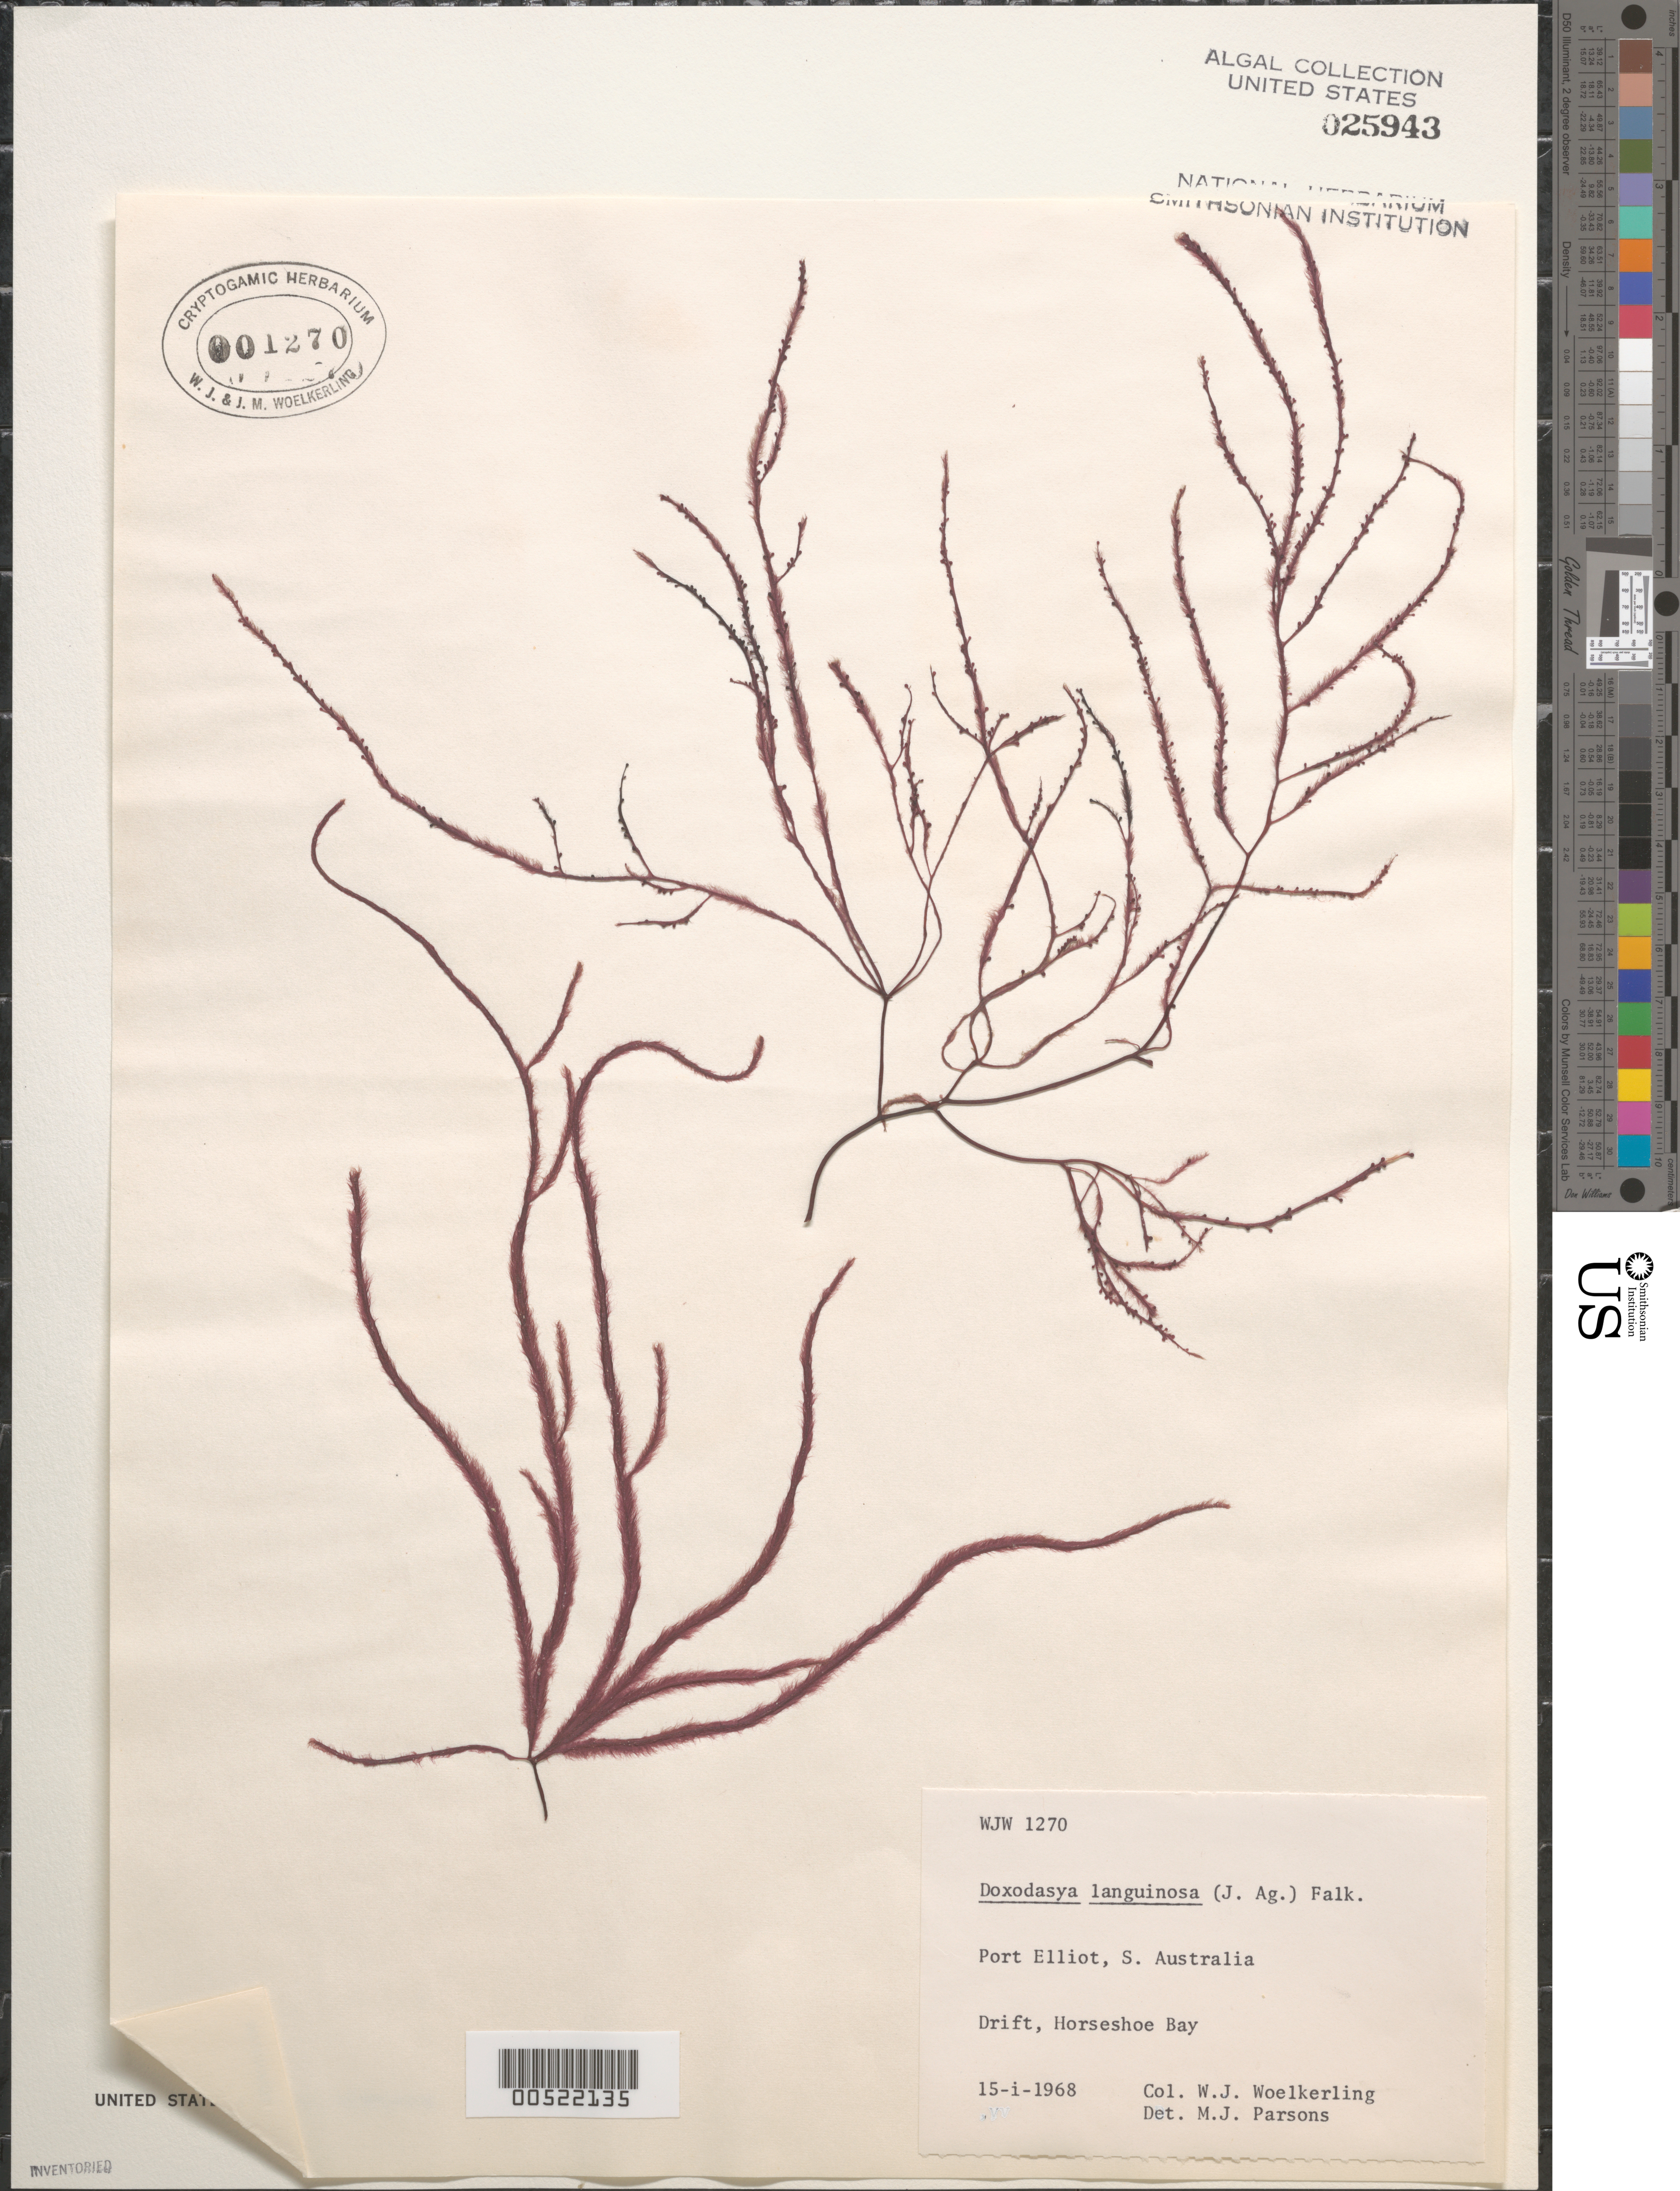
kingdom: Plantae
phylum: Rhodophyta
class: Florideophyceae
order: Ceramiales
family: Rhodomelaceae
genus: Doxodasya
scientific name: Doxodasya languinosa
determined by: Parsons, M. J.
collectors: W. Woelkerling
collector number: WJW 1270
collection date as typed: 15 Jan 1968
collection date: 1968-01-15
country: Australia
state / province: South Australia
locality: Horseshoe Bay, Port Elliot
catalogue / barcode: US 25943